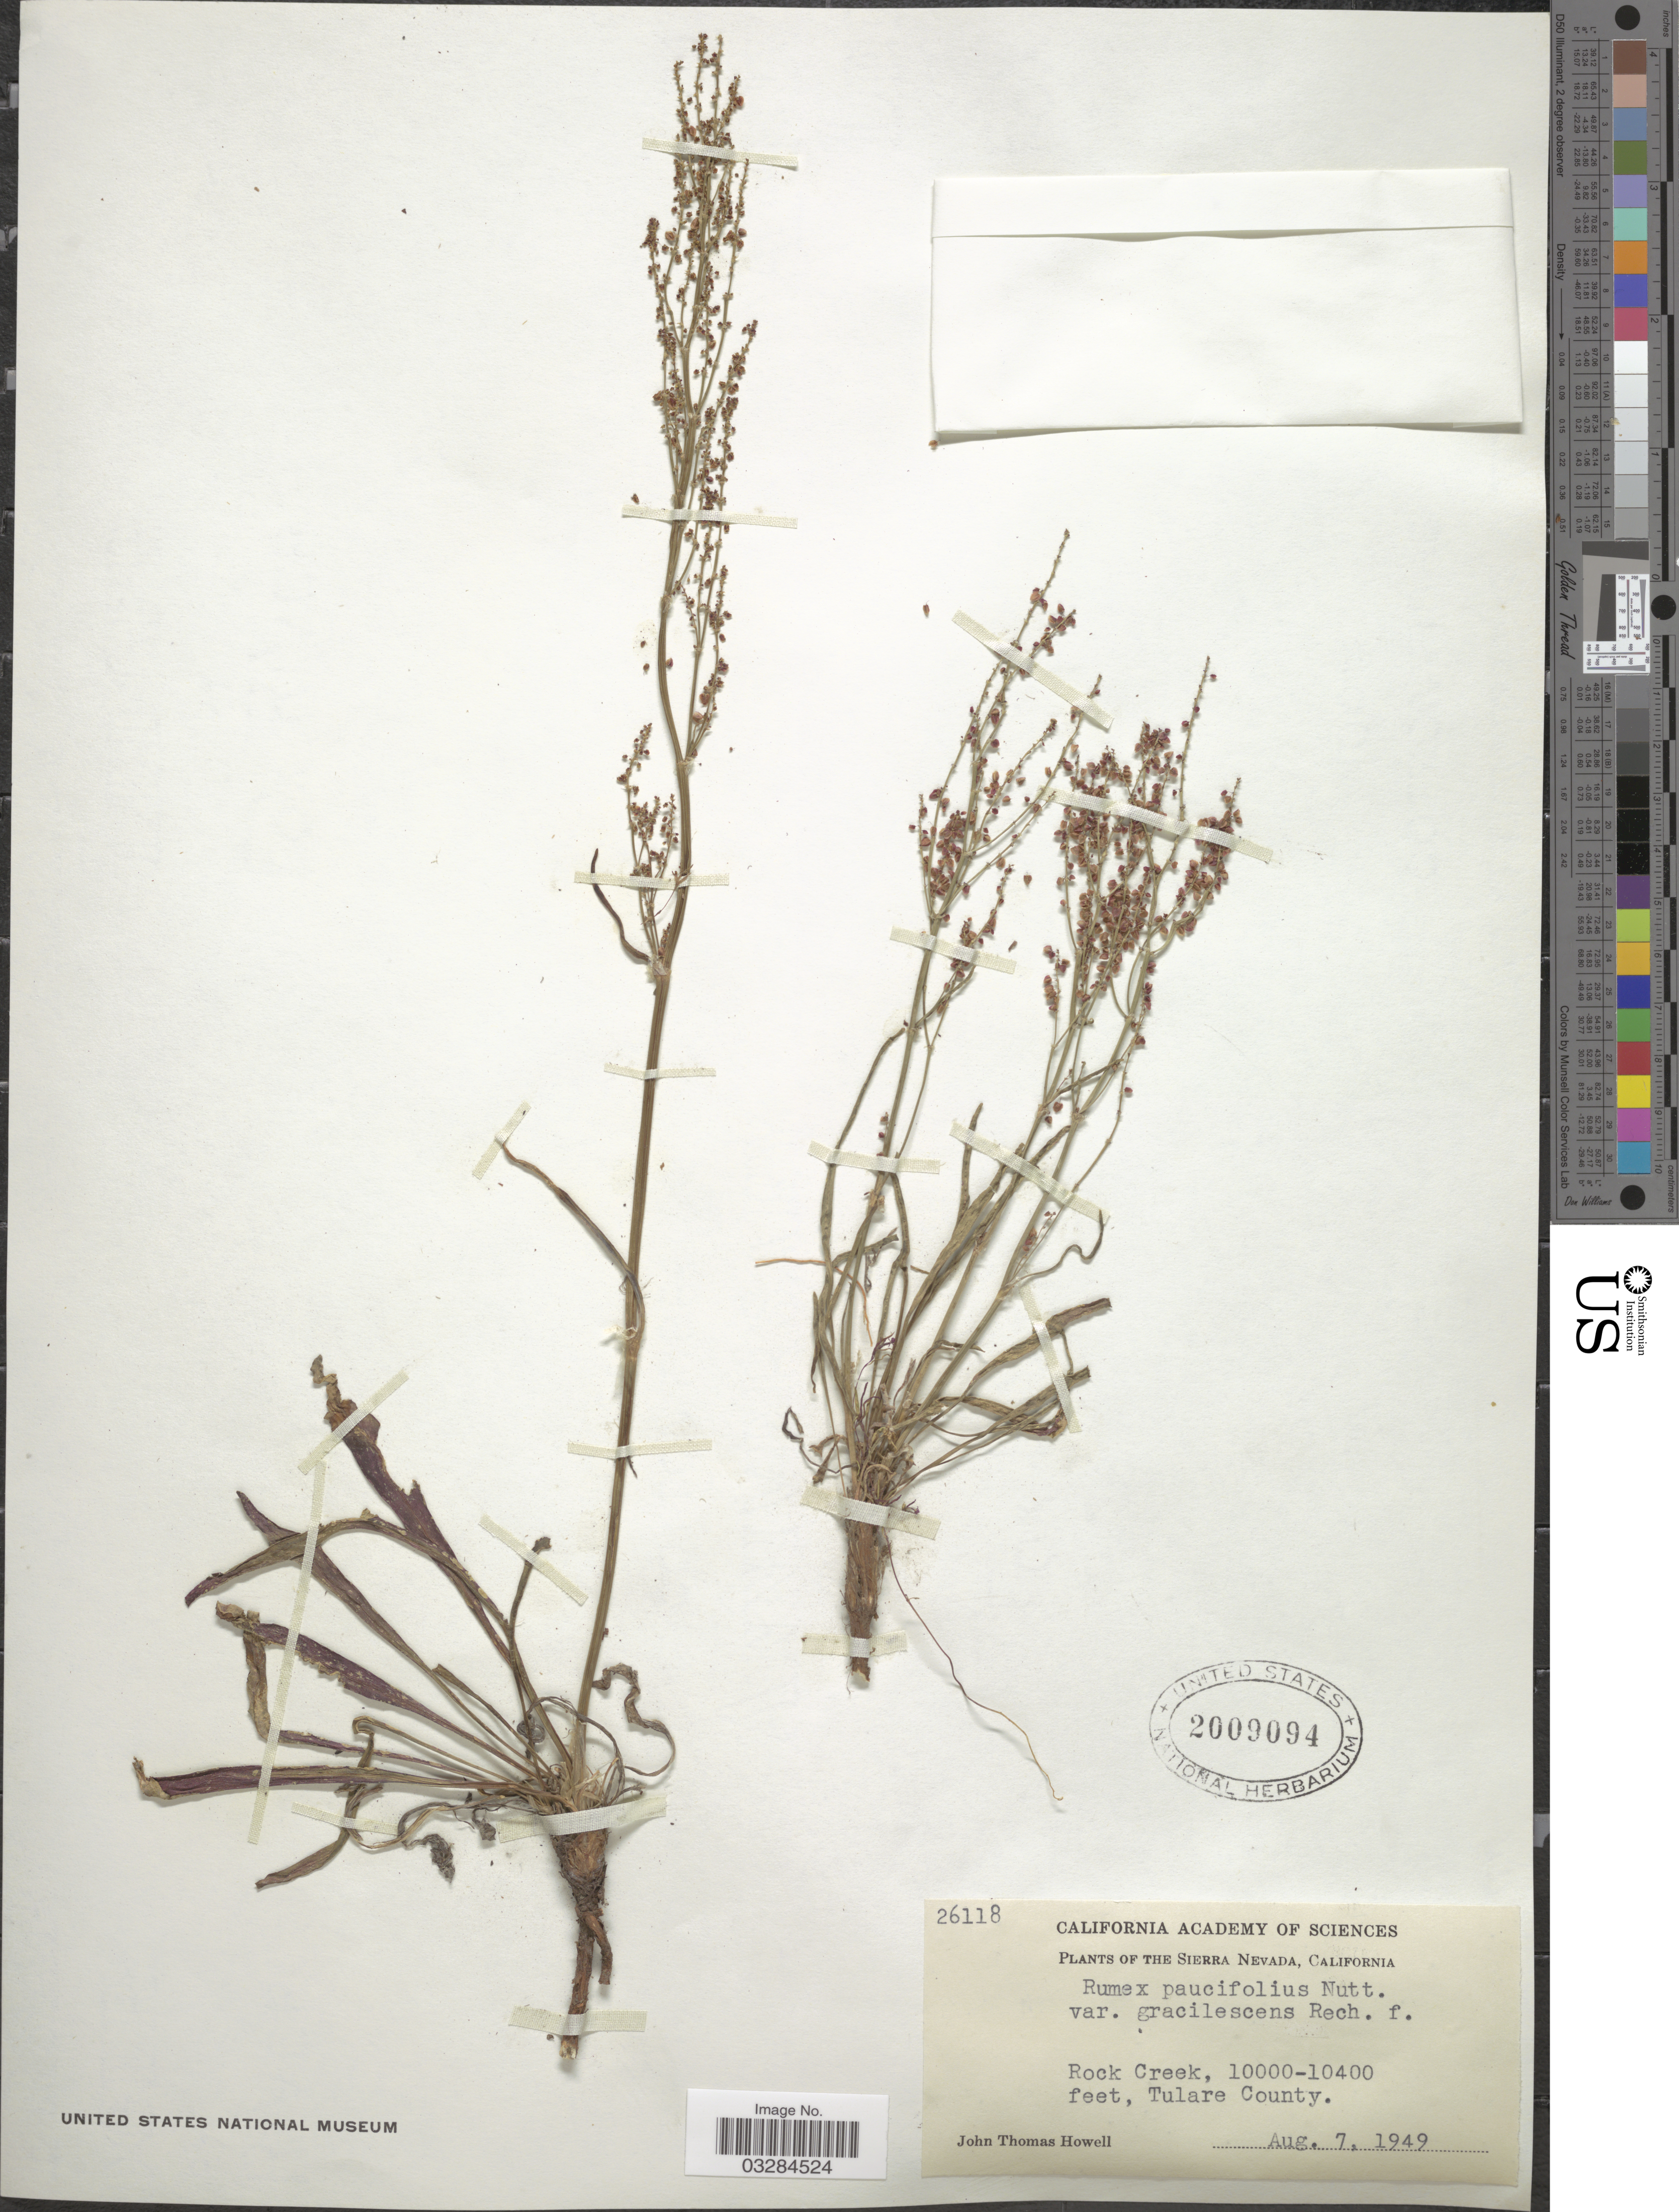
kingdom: Plantae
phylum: Tracheophyta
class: Magnoliopsida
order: Caryophyllales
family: Polygonaceae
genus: Rumex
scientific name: Rumex paucifolius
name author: Nutt.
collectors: J. T. Howell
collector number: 26118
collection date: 1949-08-07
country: United States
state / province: California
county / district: Tulare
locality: The Sierra Nevada, Rock Creek. Tulare County.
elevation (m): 3048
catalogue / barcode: US 2009094